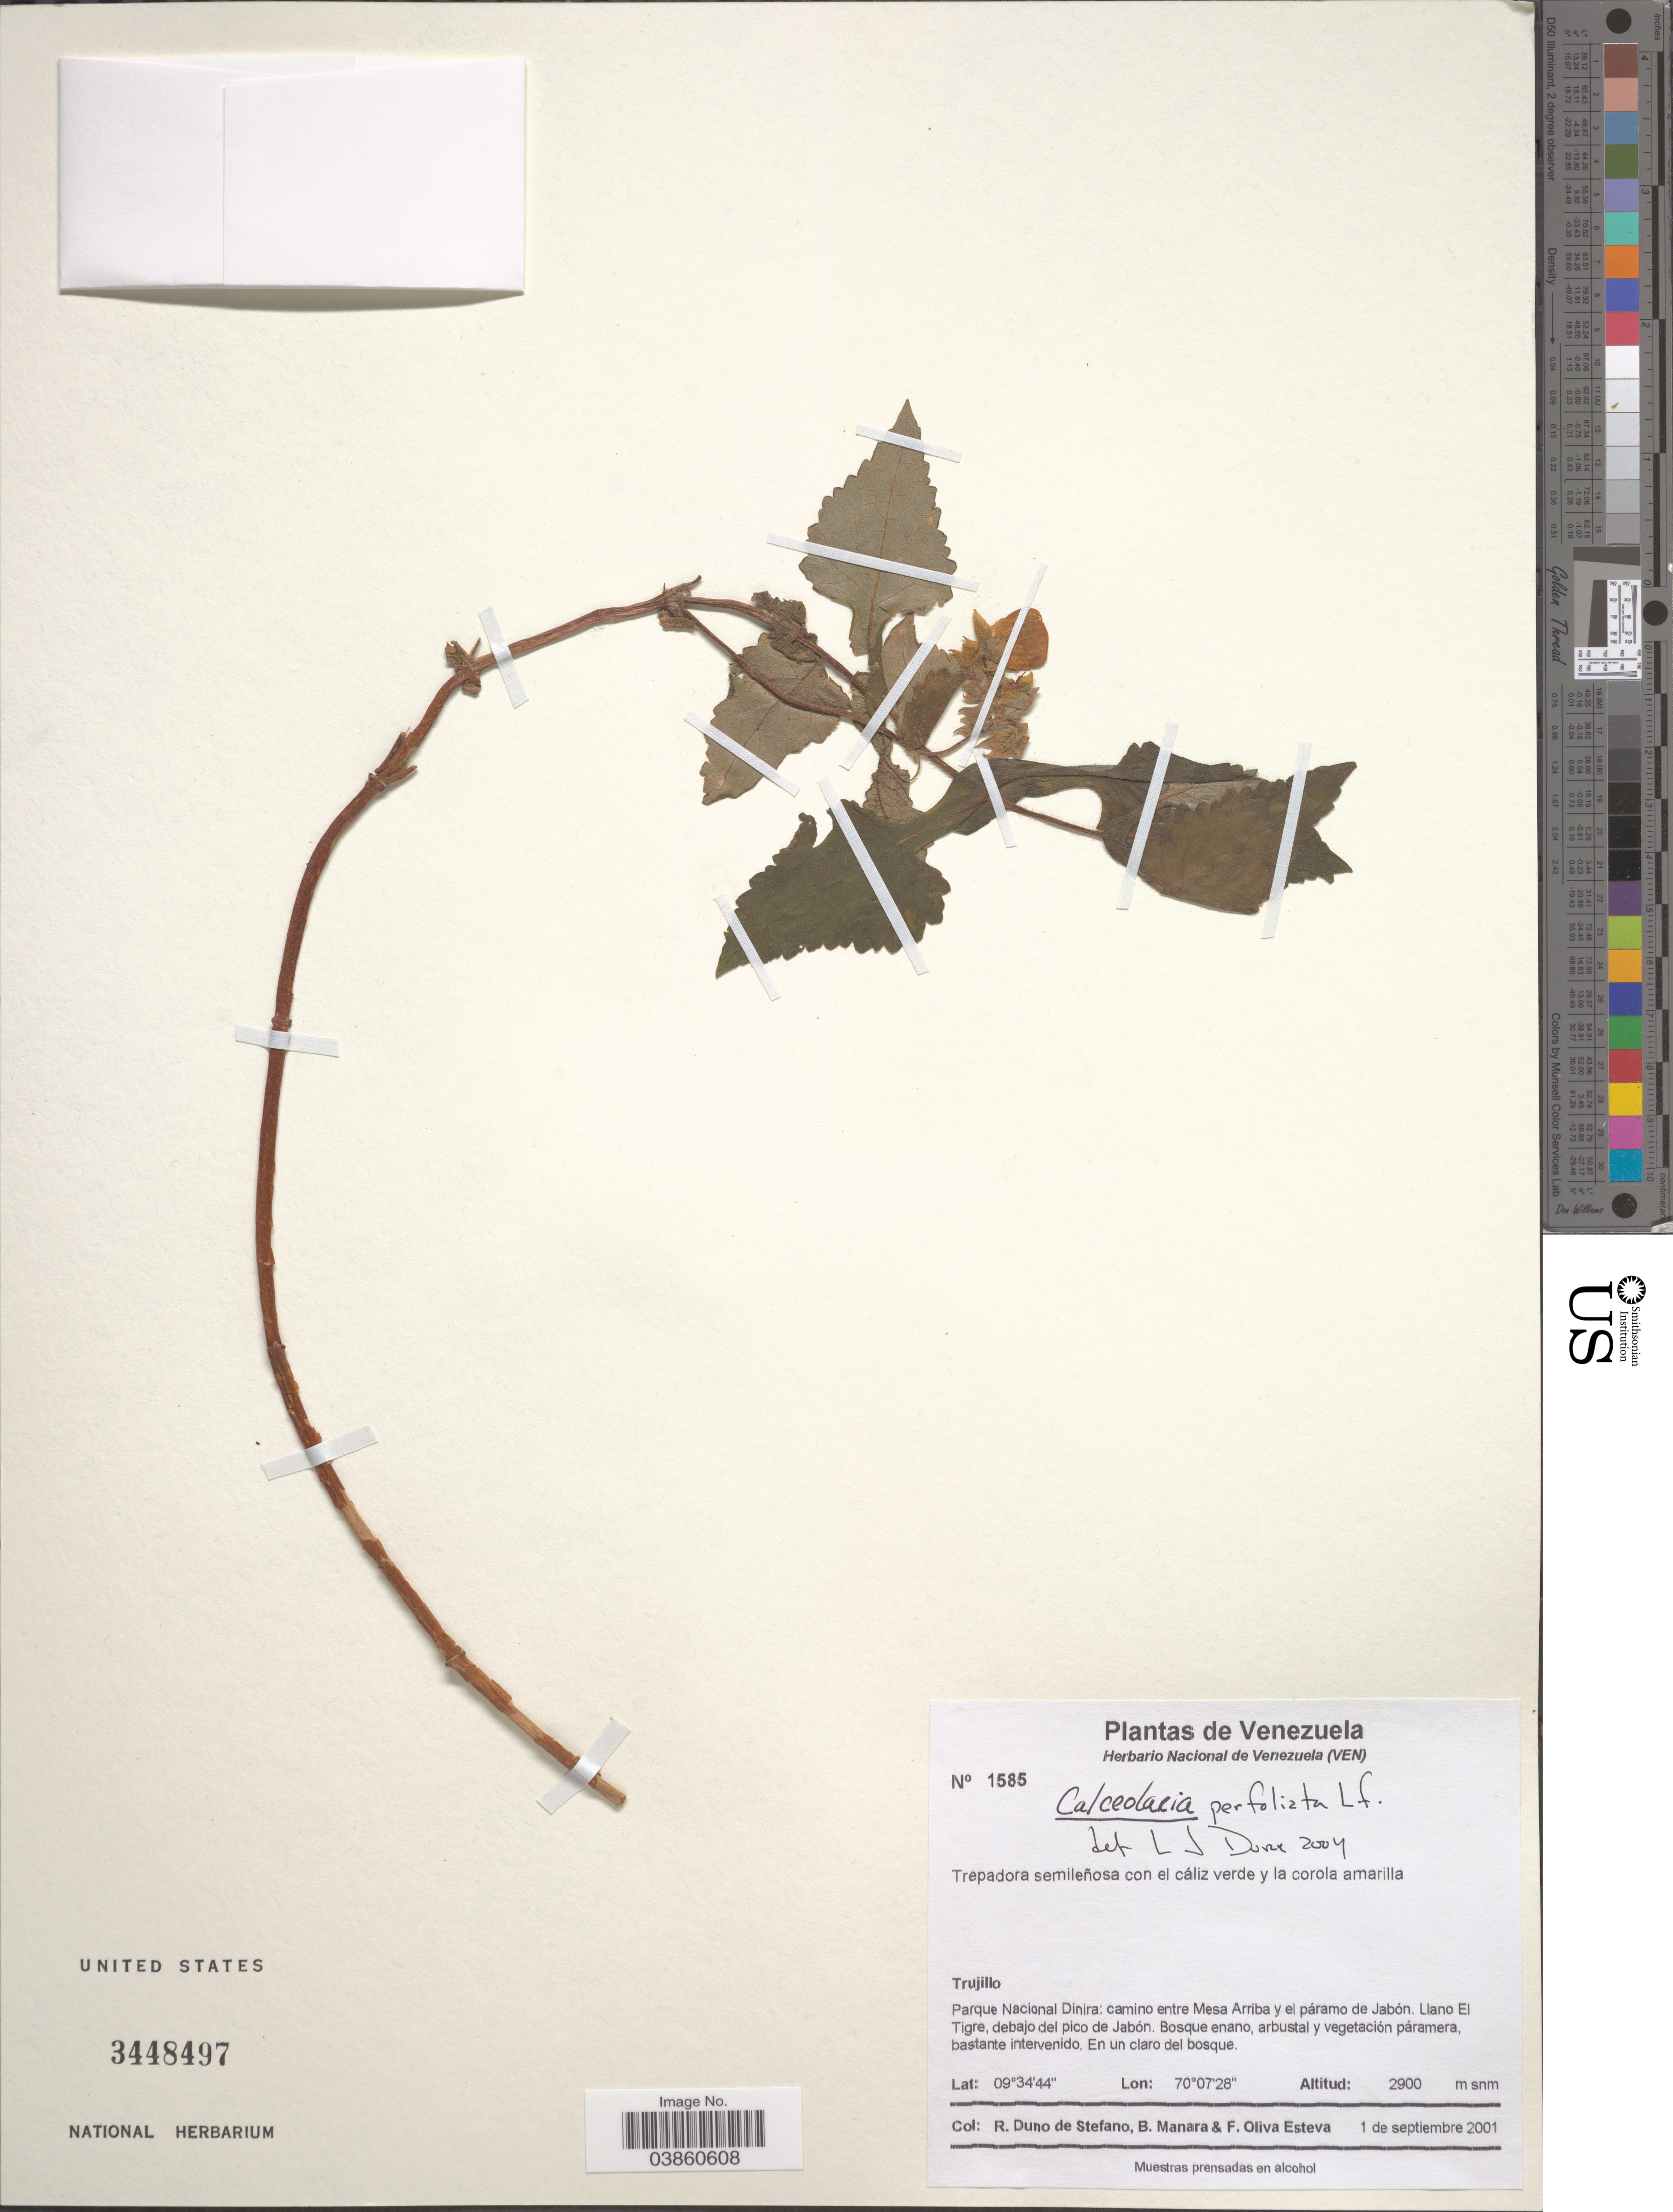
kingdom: Plantae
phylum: Tracheophyta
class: Magnoliopsida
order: Lamiales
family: Calceolariaceae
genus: Calceolaria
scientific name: Calceolaria perfoliata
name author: L. f.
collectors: R. Duno de Stefano, B. Manara & F. Oliva-Esteva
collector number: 1585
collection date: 2001-09-01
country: Venezuela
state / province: Trujillo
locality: Parque Nacional Dinira: camino entre Mesa Arriba y el páramo de Jabón. Llano El Tigre, debajo del pico de Jabón.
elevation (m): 2900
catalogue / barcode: US 3448497